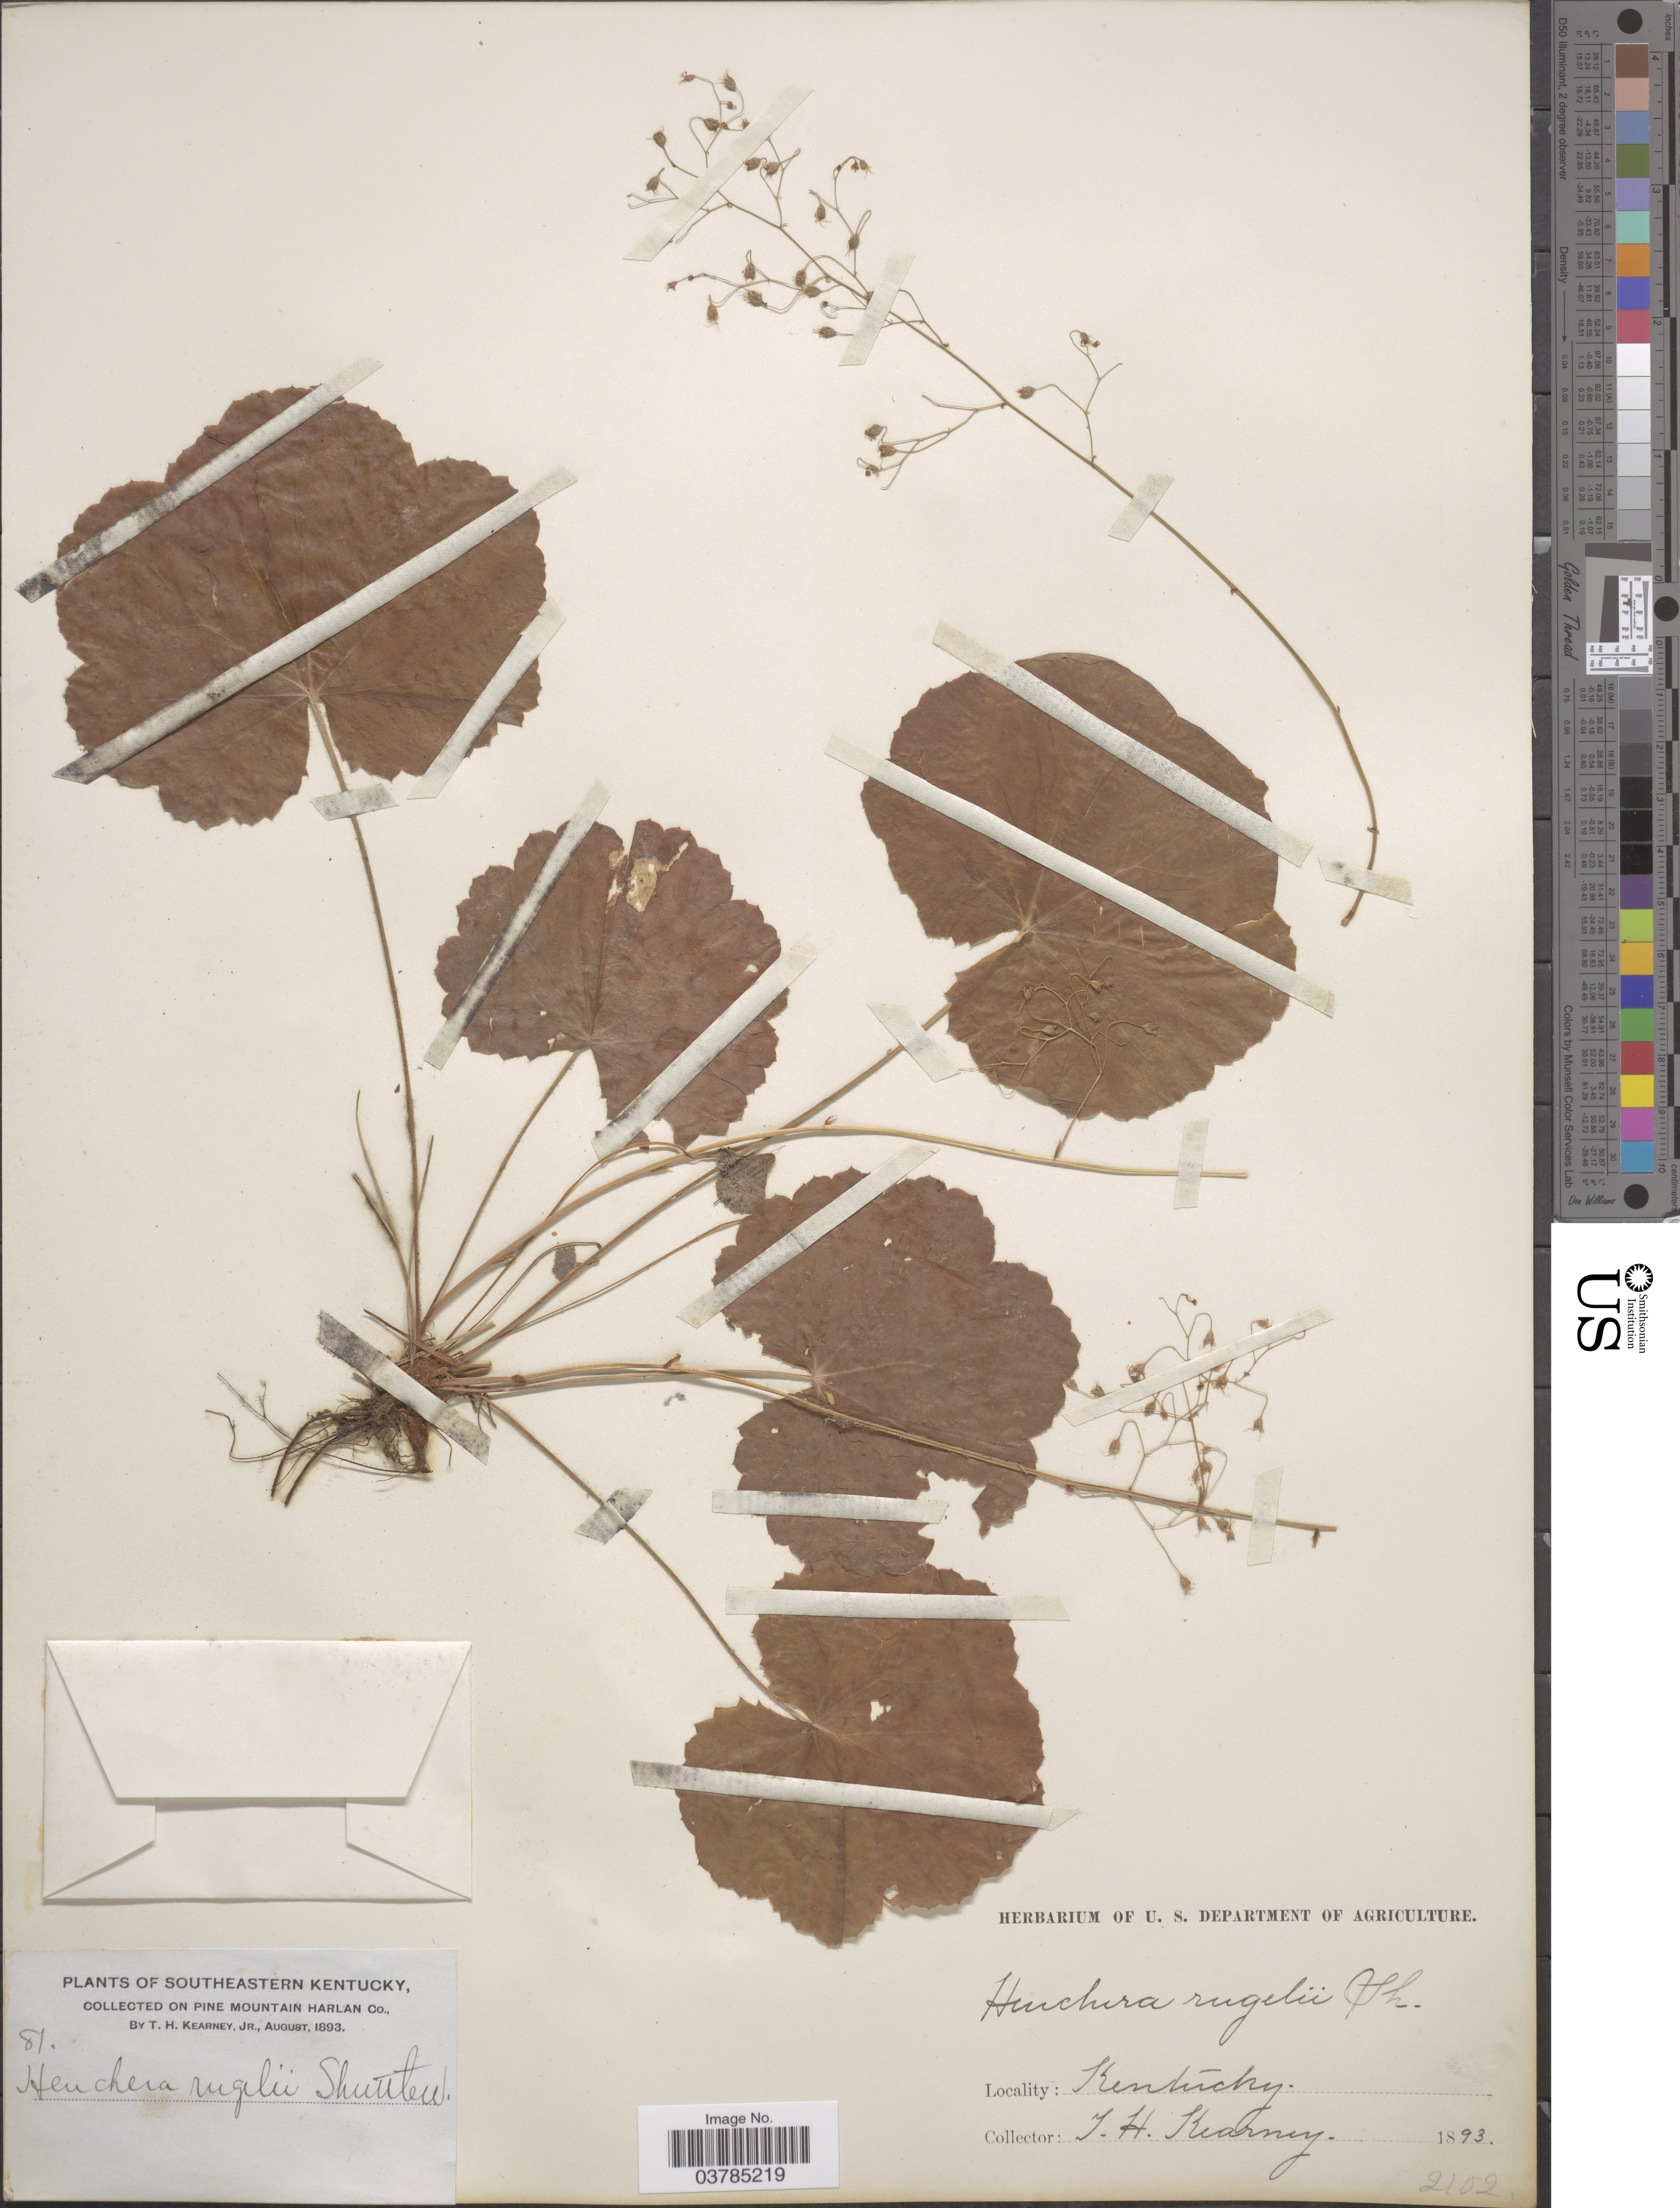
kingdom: Plantae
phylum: Tracheophyta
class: Magnoliopsida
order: Saxifragales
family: Saxifragaceae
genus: Heuchera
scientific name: Heuchera rugelii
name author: Shuttlew. ex Kunze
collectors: T. H. Kearney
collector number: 81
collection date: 1893-08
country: United States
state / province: Kentucky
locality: Southeastern Kentucky, on Pine Mountain Harlan Co.